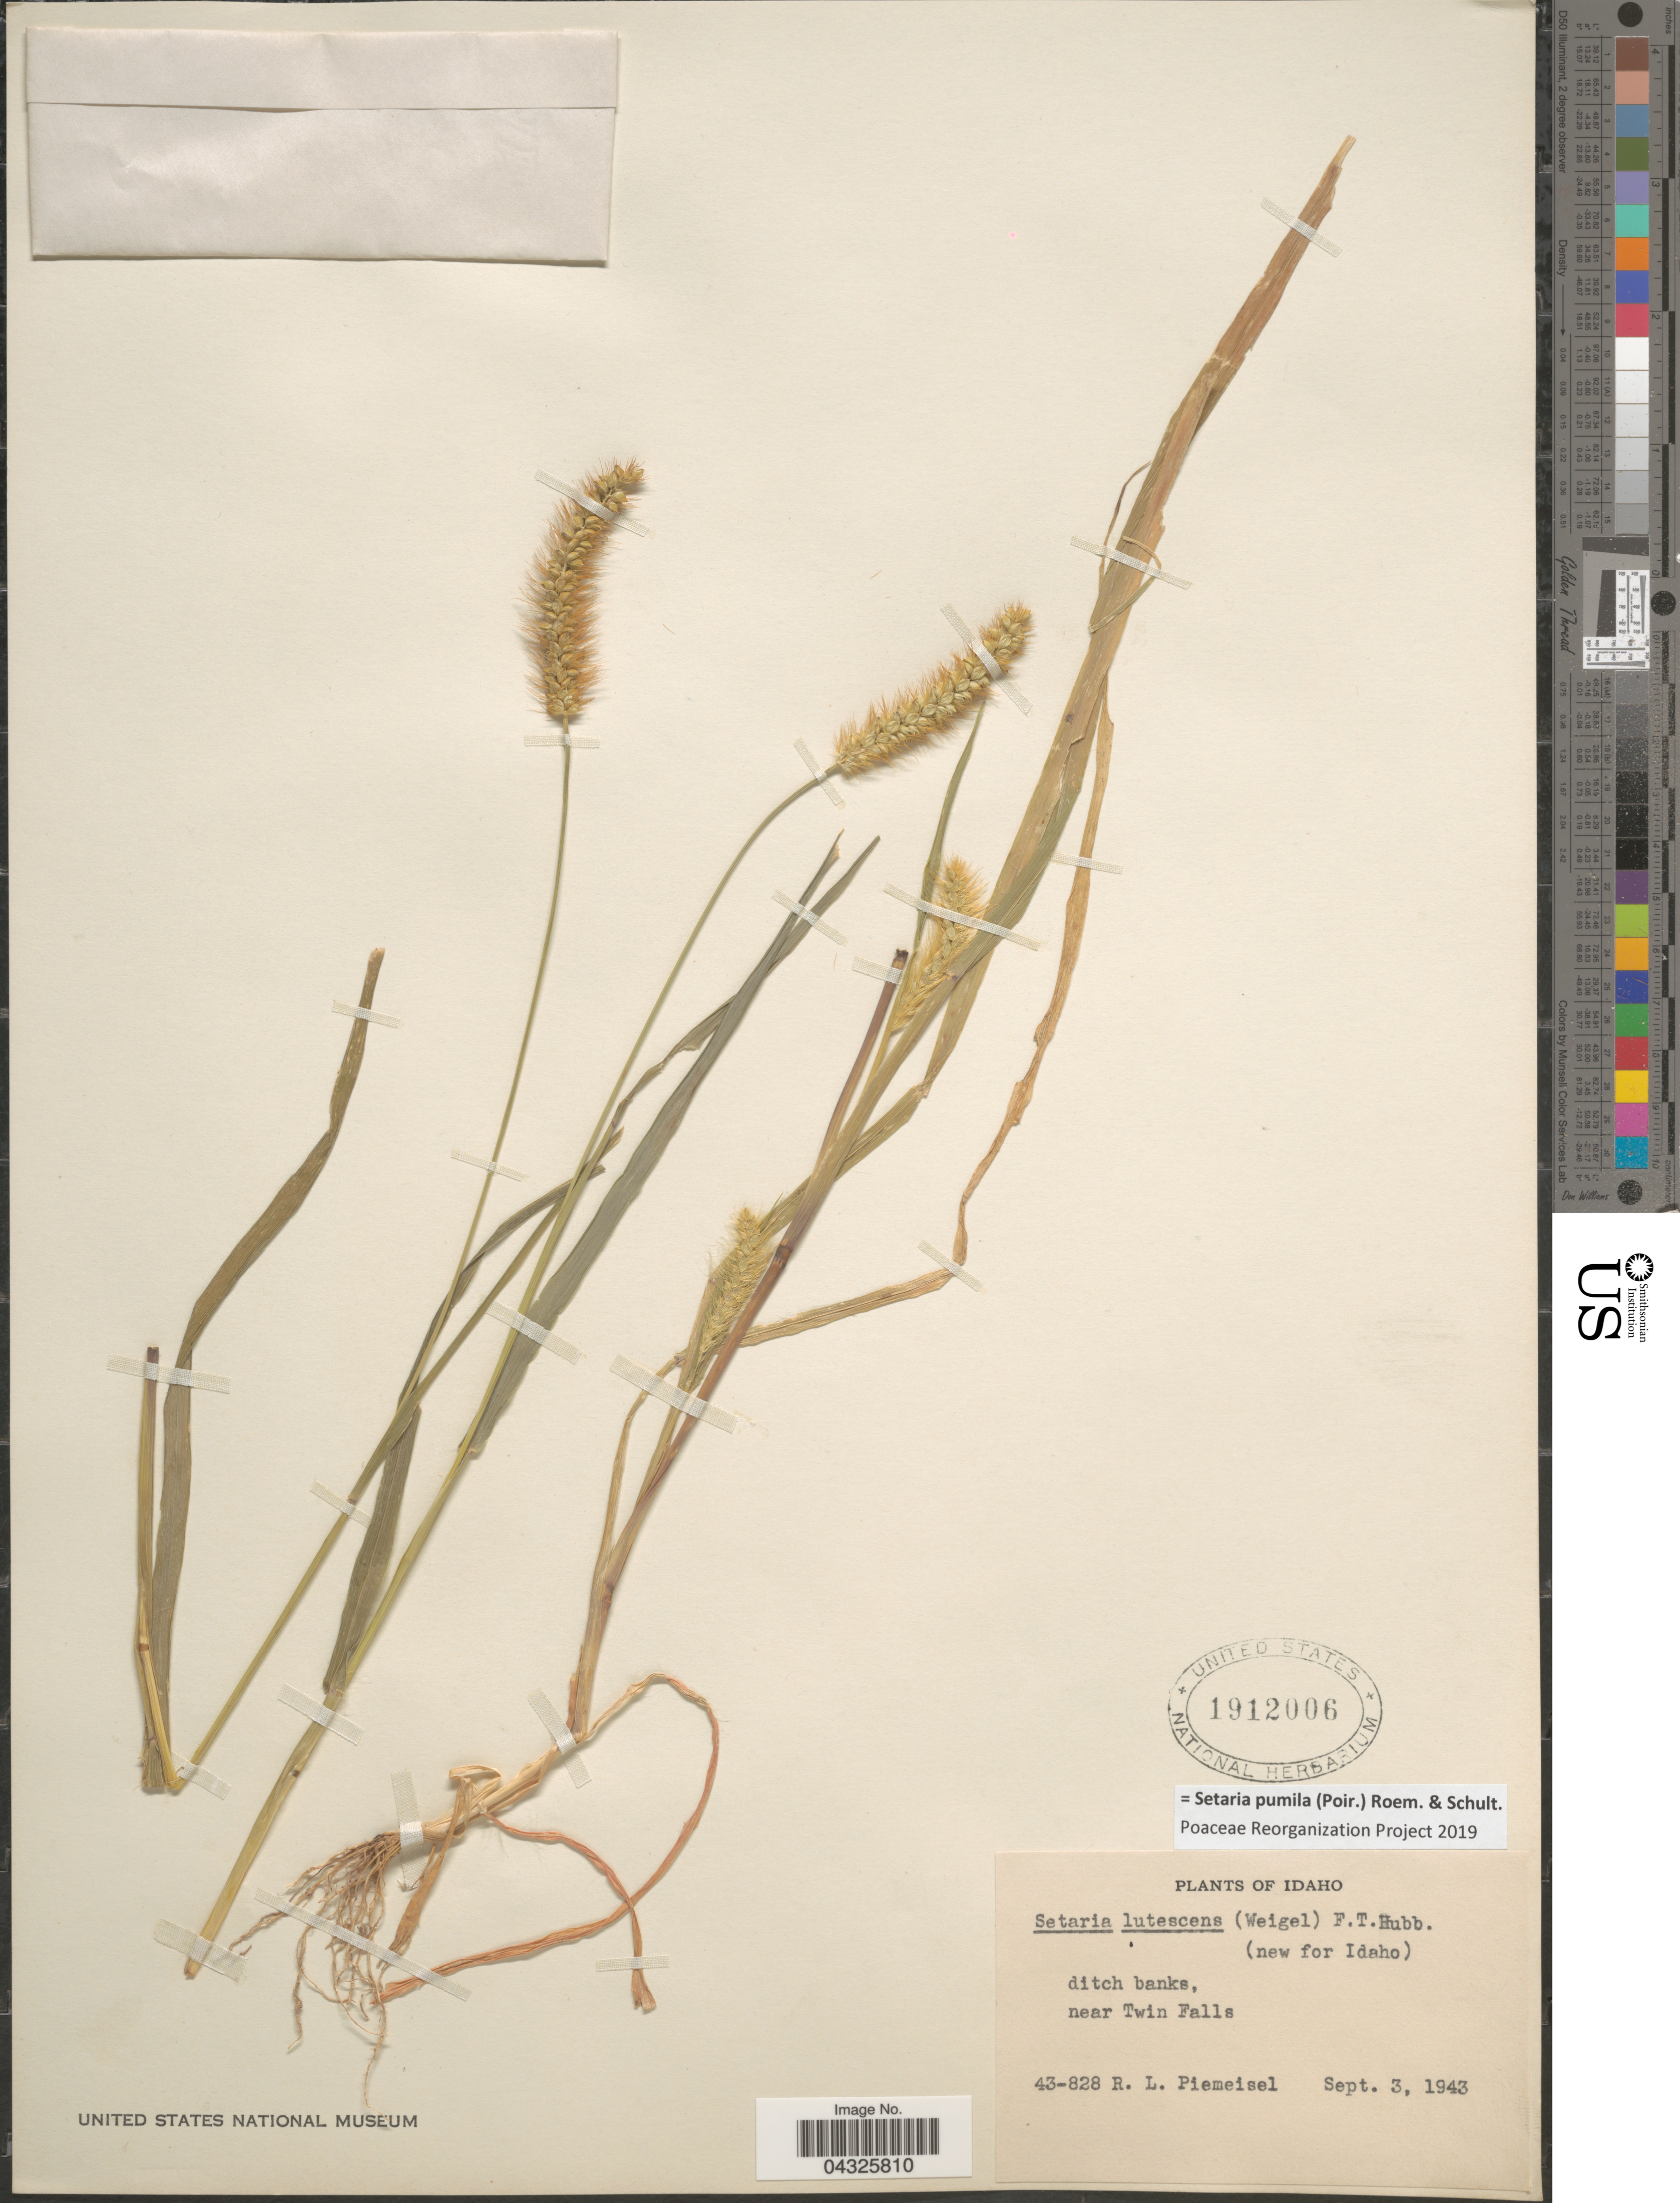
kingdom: Plantae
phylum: Tracheophyta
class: Liliopsida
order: Poales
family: Poaceae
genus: Setaria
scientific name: Setaria pumila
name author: (Poir.) Roem. & Schult.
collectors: R. L. Piemeisel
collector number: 43-828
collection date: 1943-09-03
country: United States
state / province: Idaho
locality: Ditch banks, near Twin Falls.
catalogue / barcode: US 1912006